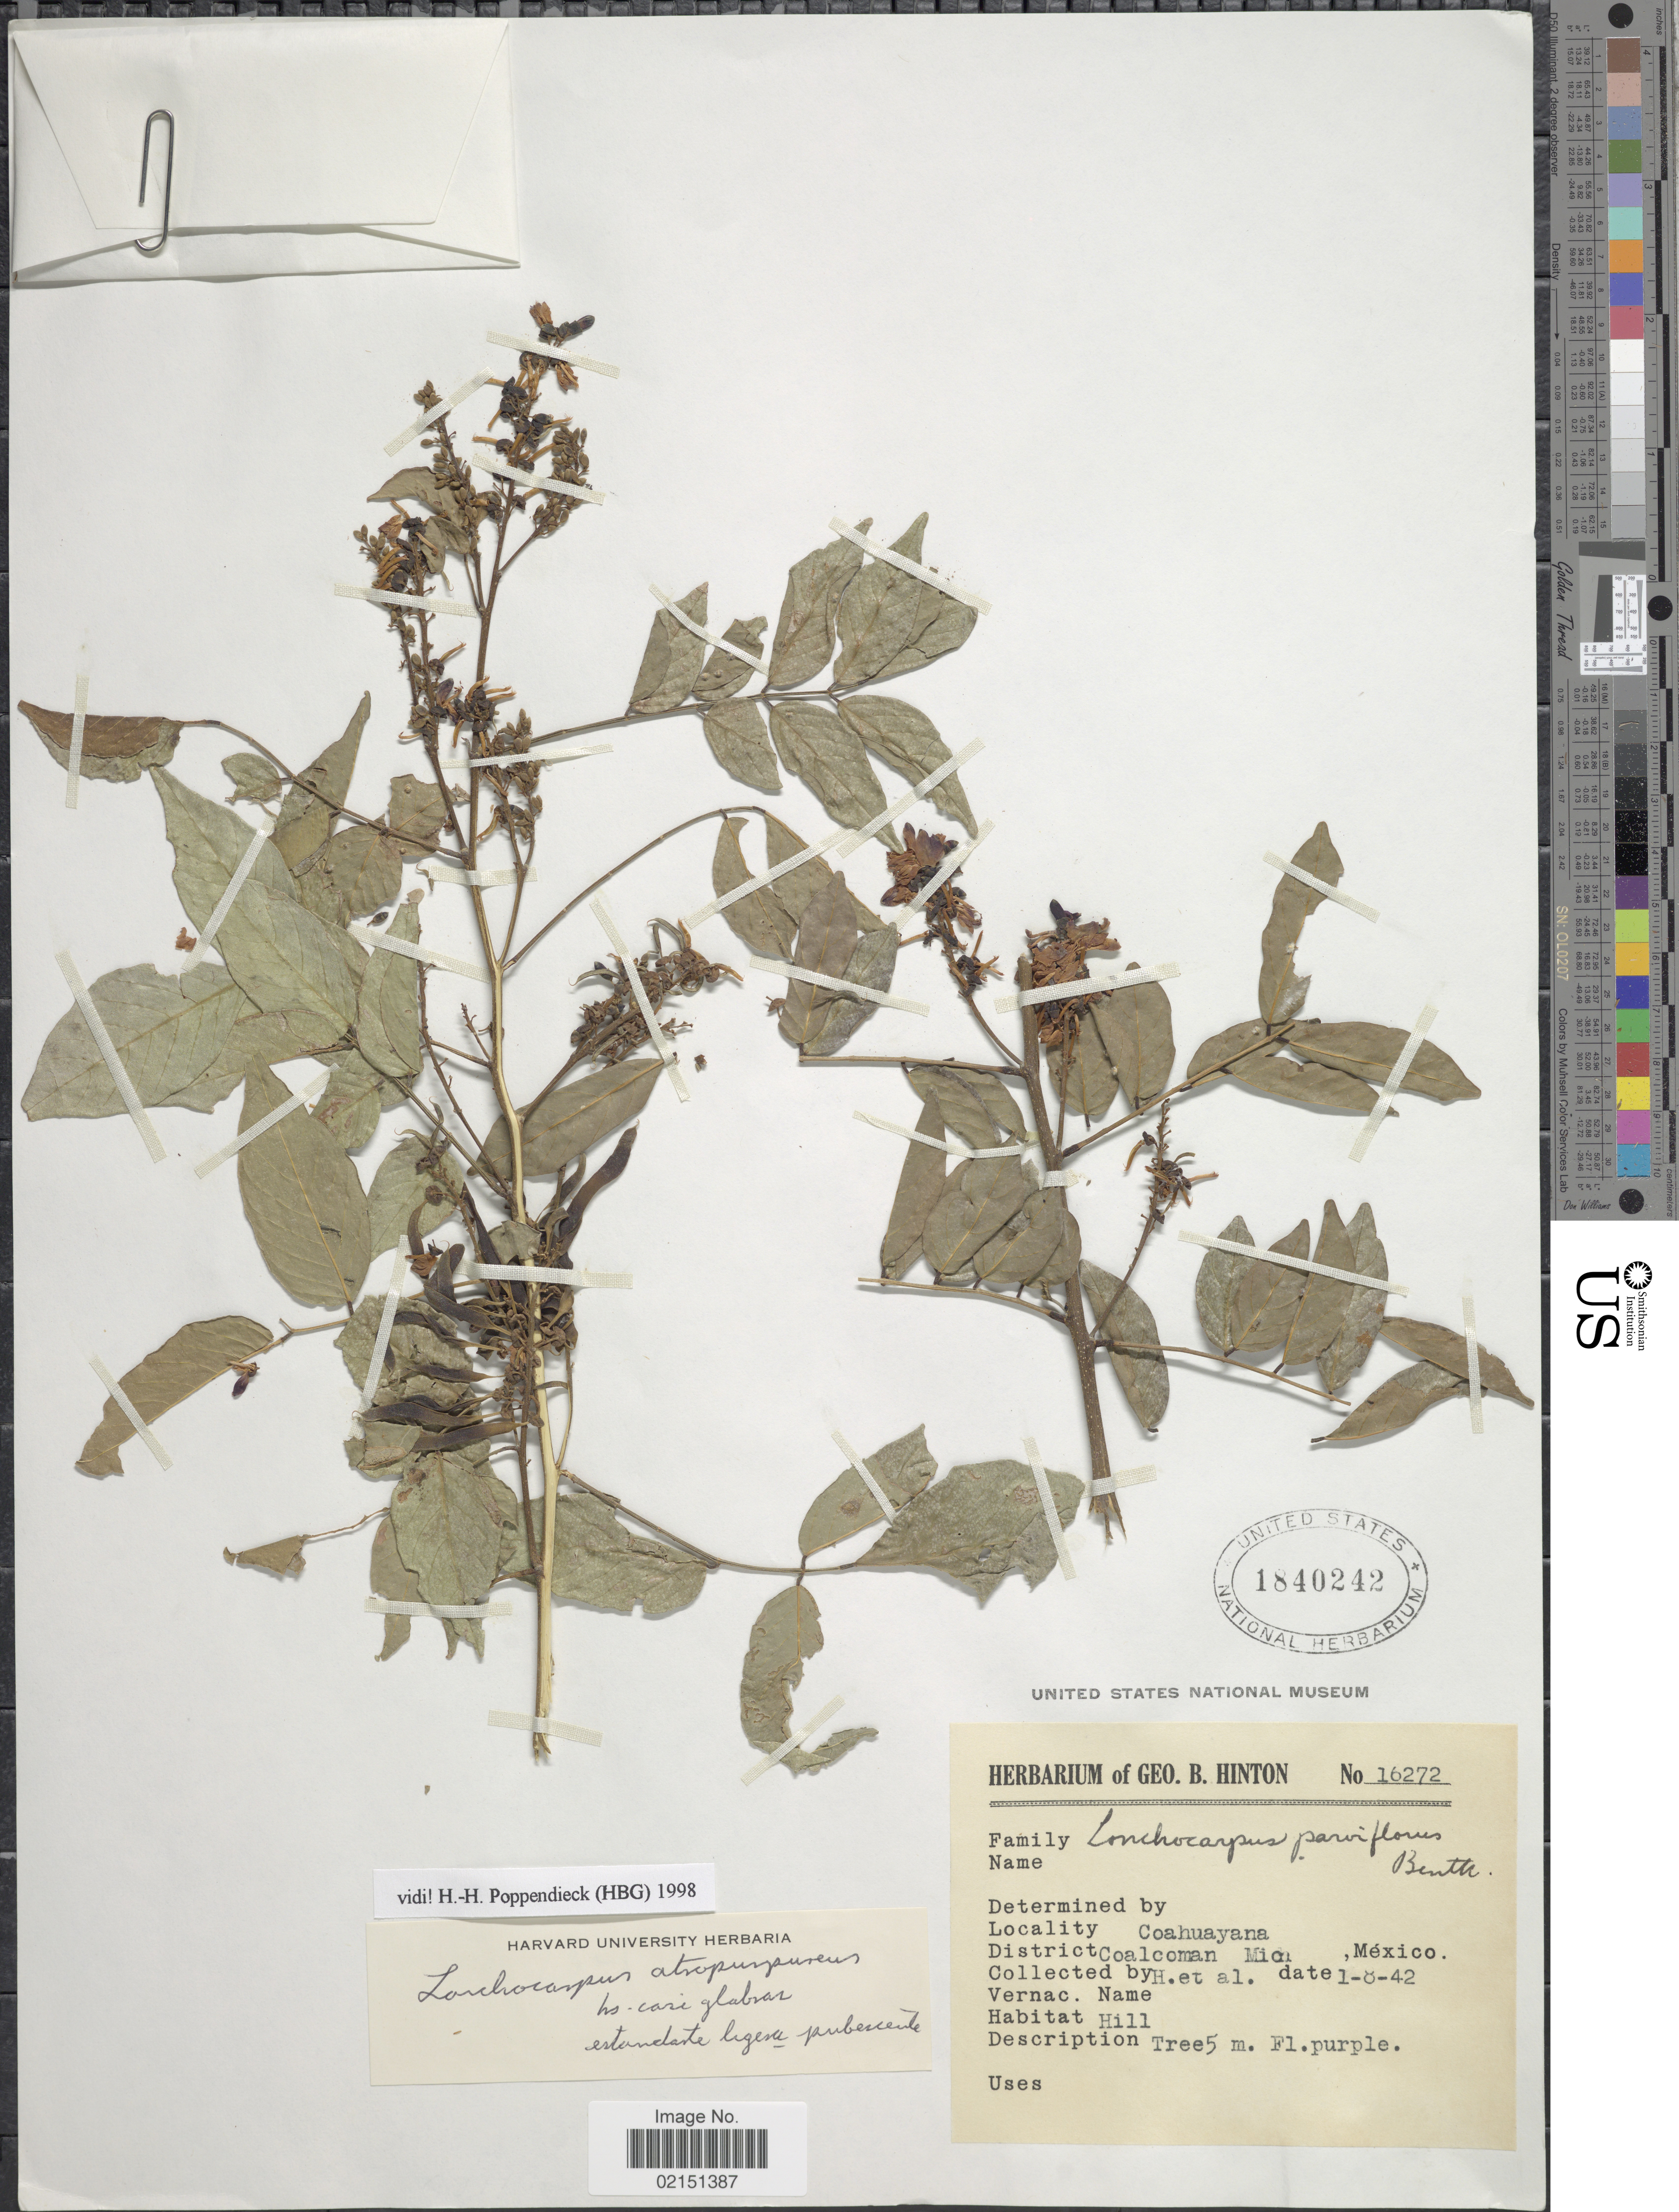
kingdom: Plantae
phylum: Tracheophyta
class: Magnoliopsida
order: Fabales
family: Fabaceae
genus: Lonchocarpus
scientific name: Lonchocarpus atropurpureus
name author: Benth.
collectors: G. B. Hinton & et al.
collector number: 16272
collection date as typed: Transcribed d/m/y: 8/1/42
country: Mexico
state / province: Michoacán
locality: Coahuayana, District Coalcoman, Mich., Mexico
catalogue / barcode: US 1840242